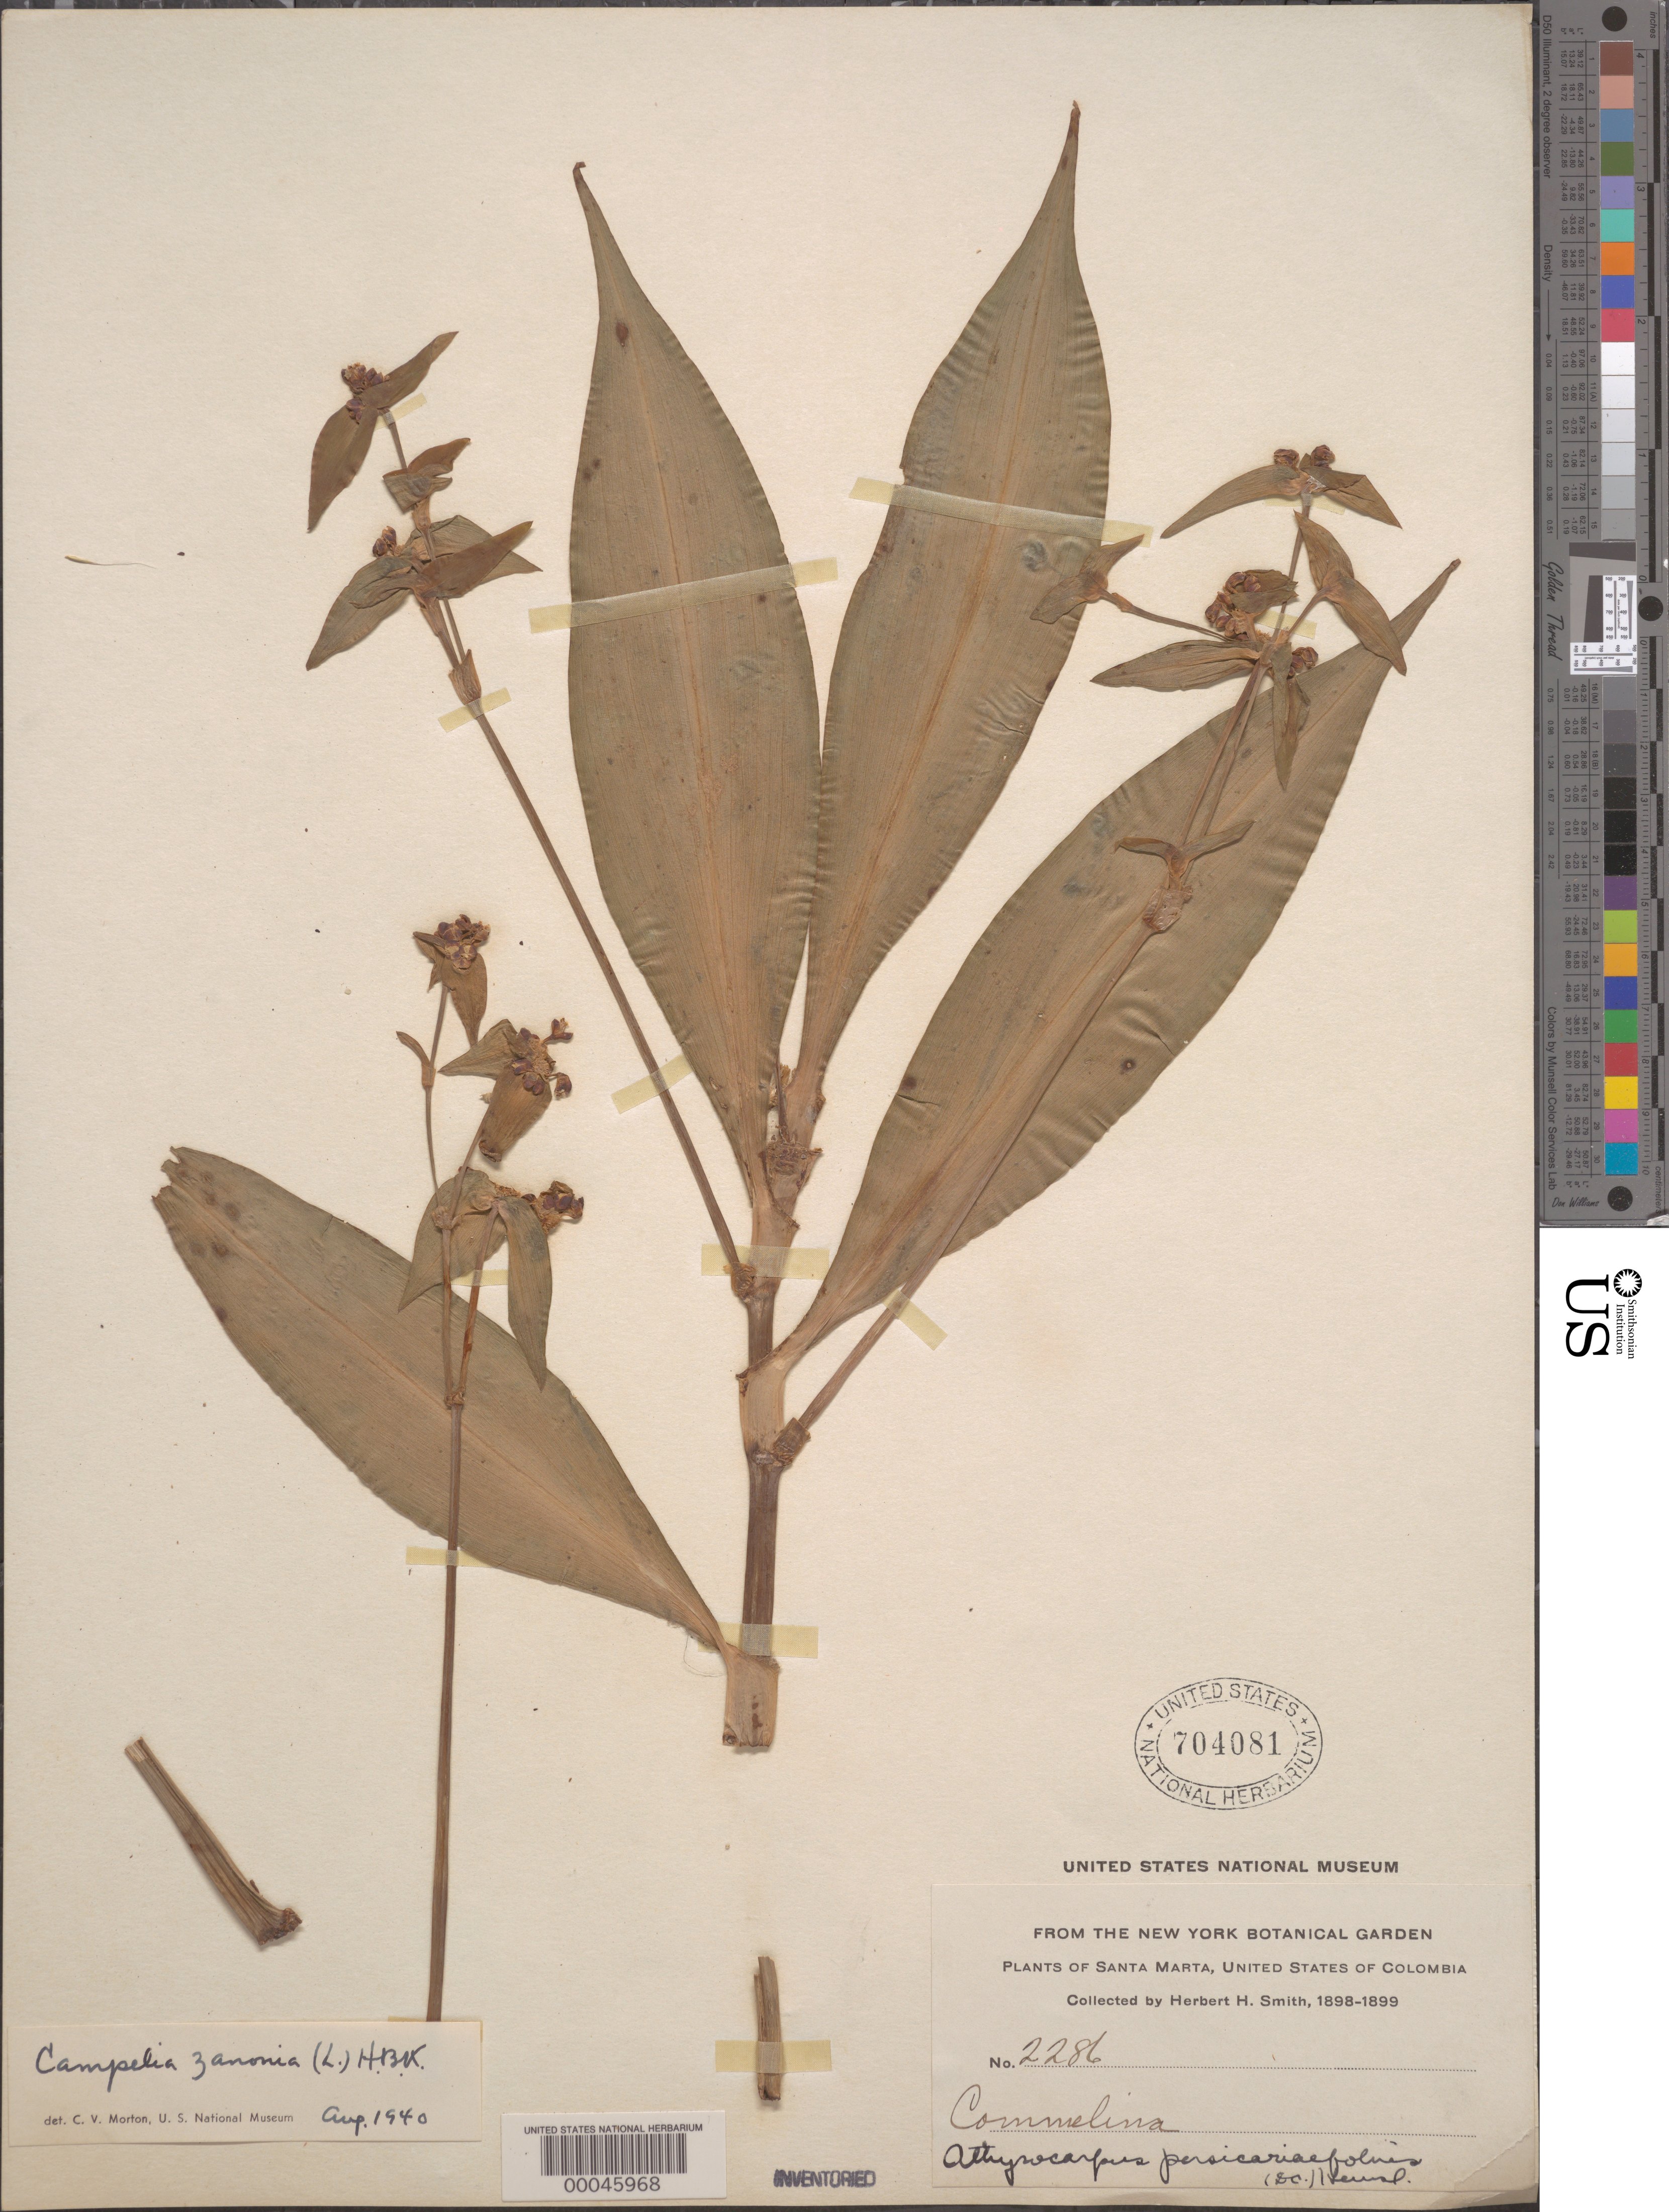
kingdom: Plantae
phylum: Tracheophyta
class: Liliopsida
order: Commelinales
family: Commelinaceae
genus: Tradescantia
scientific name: Tradescantia zanonia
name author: (L.) Sw.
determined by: Morton, C. V.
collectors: Herbert H. Smith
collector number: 2286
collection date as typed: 1898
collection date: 1898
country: Colombia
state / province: Magdalena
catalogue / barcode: US 704081